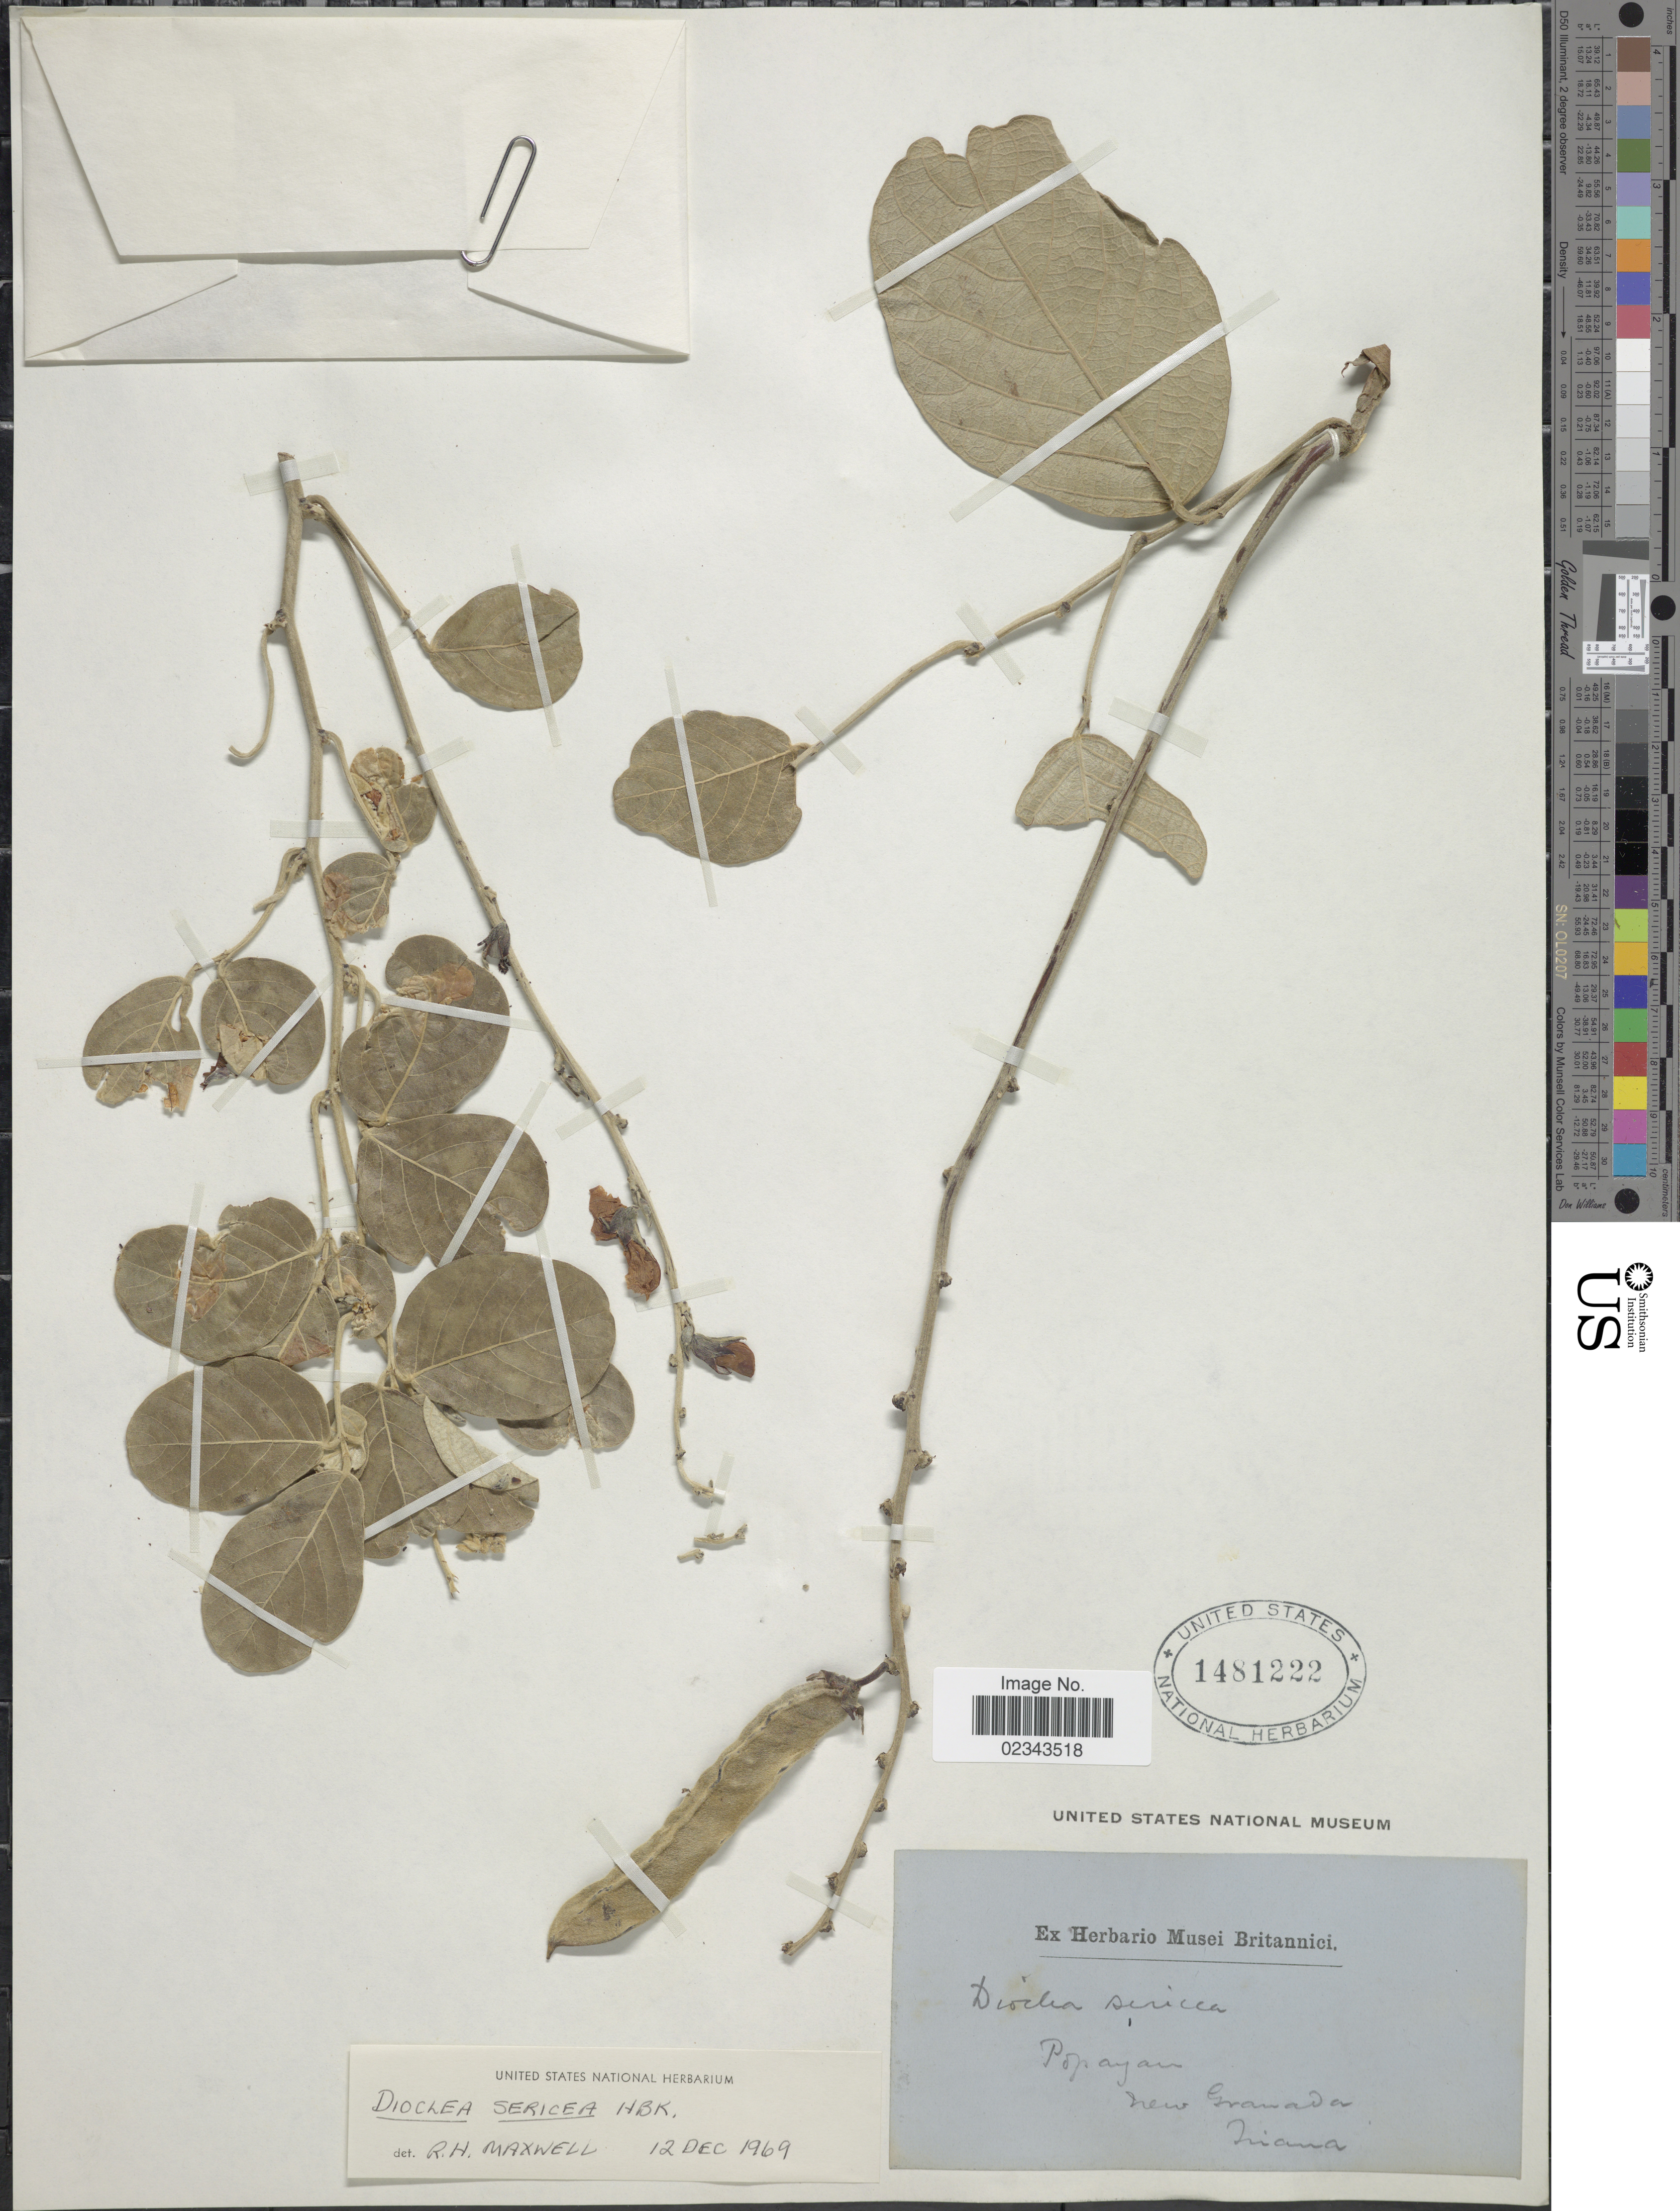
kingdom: Plantae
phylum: Tracheophyta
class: Magnoliopsida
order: Fabales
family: Fabaceae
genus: Dioclea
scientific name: Dioclea sericea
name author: Kunth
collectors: Triana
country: Colombia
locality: Popayán, New Granada.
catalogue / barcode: US 1481222